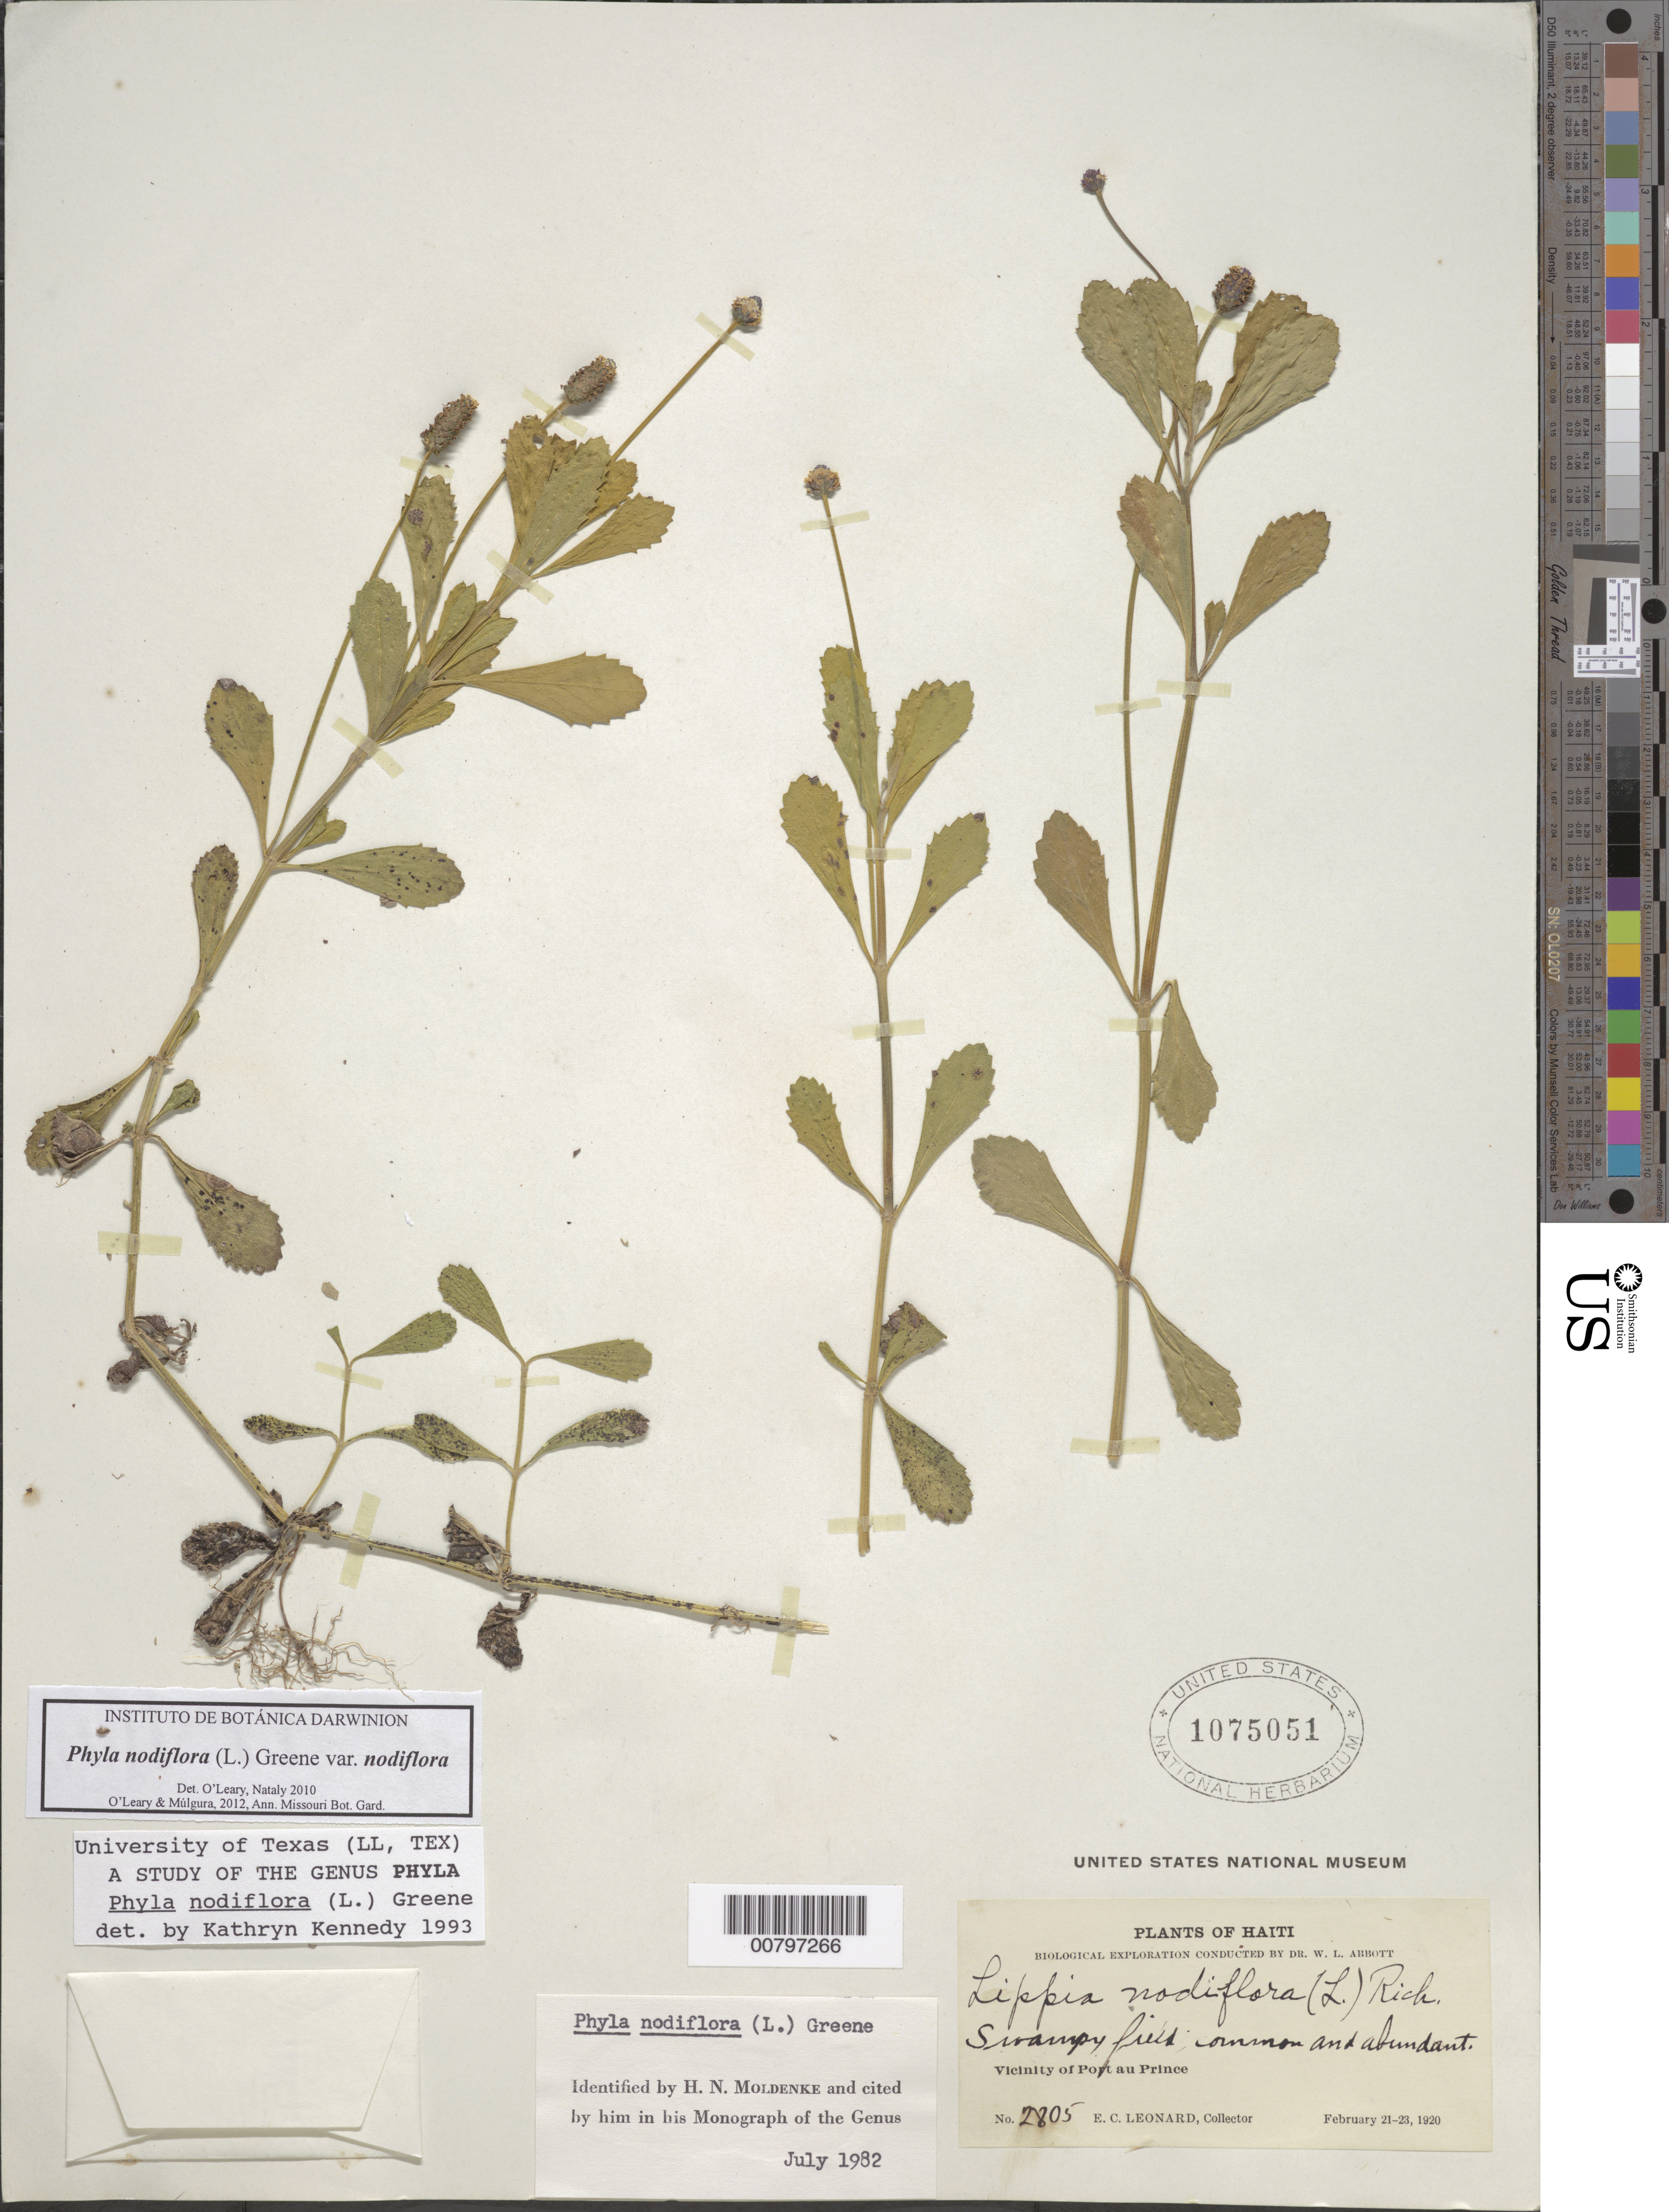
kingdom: Plantae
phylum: Tracheophyta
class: Magnoliopsida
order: Lamiales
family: Verbenaceae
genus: Phyla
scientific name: Phyla nodiflora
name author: (L.) Greene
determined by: Kennedy, K.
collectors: E. C. Leonard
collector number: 2805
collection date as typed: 21 Feb 1920 to 23 Feb 1920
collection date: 1920-02-21/1920-02-23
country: Haiti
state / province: Ouest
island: Hispaniola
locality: Vicinity of Port au Prince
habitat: Swampy field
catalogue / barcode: US 1075051